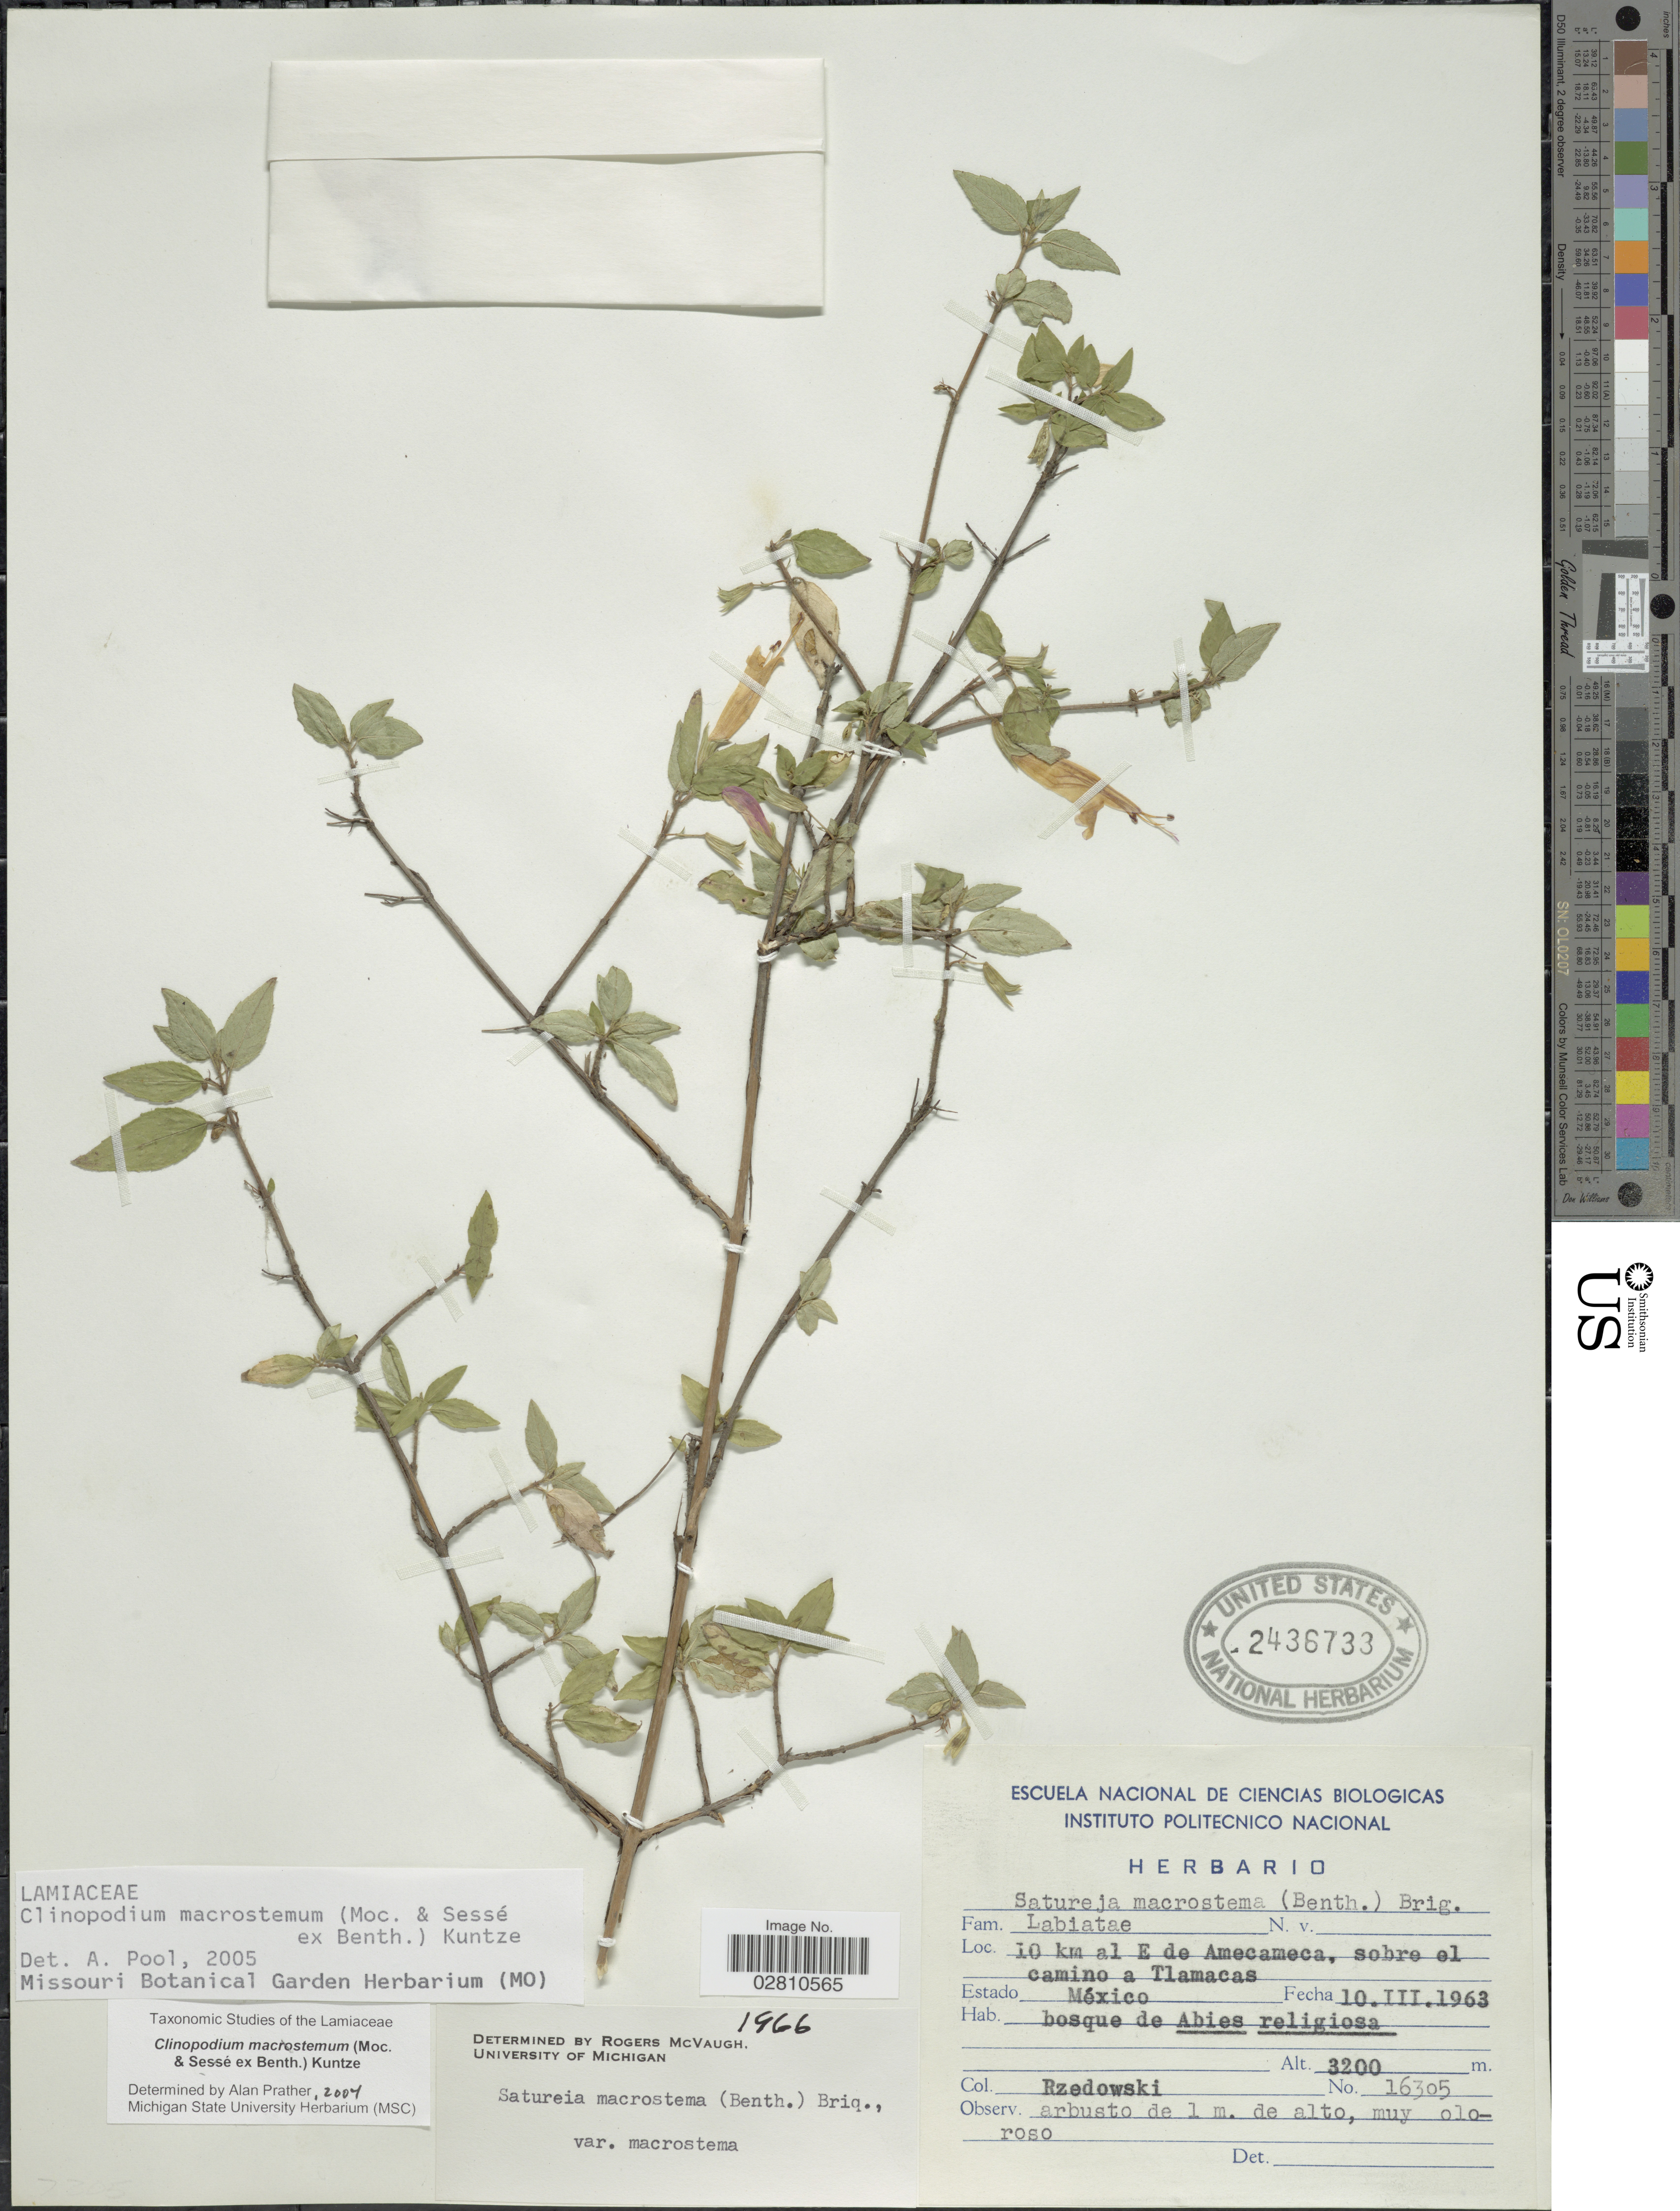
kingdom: Plantae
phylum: Tracheophyta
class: Magnoliopsida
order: Lamiales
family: Lamiaceae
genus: Clinopodium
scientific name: Clinopodium macrostemum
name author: (Moc. & Sessé ex Benth.) Kuntze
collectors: Rzedowski, --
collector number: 16305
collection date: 1963-03-10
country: Mexico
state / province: México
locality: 10 km al E de Amecameca, sobre el camino a Tlamacas.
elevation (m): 3200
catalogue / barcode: US 2436733